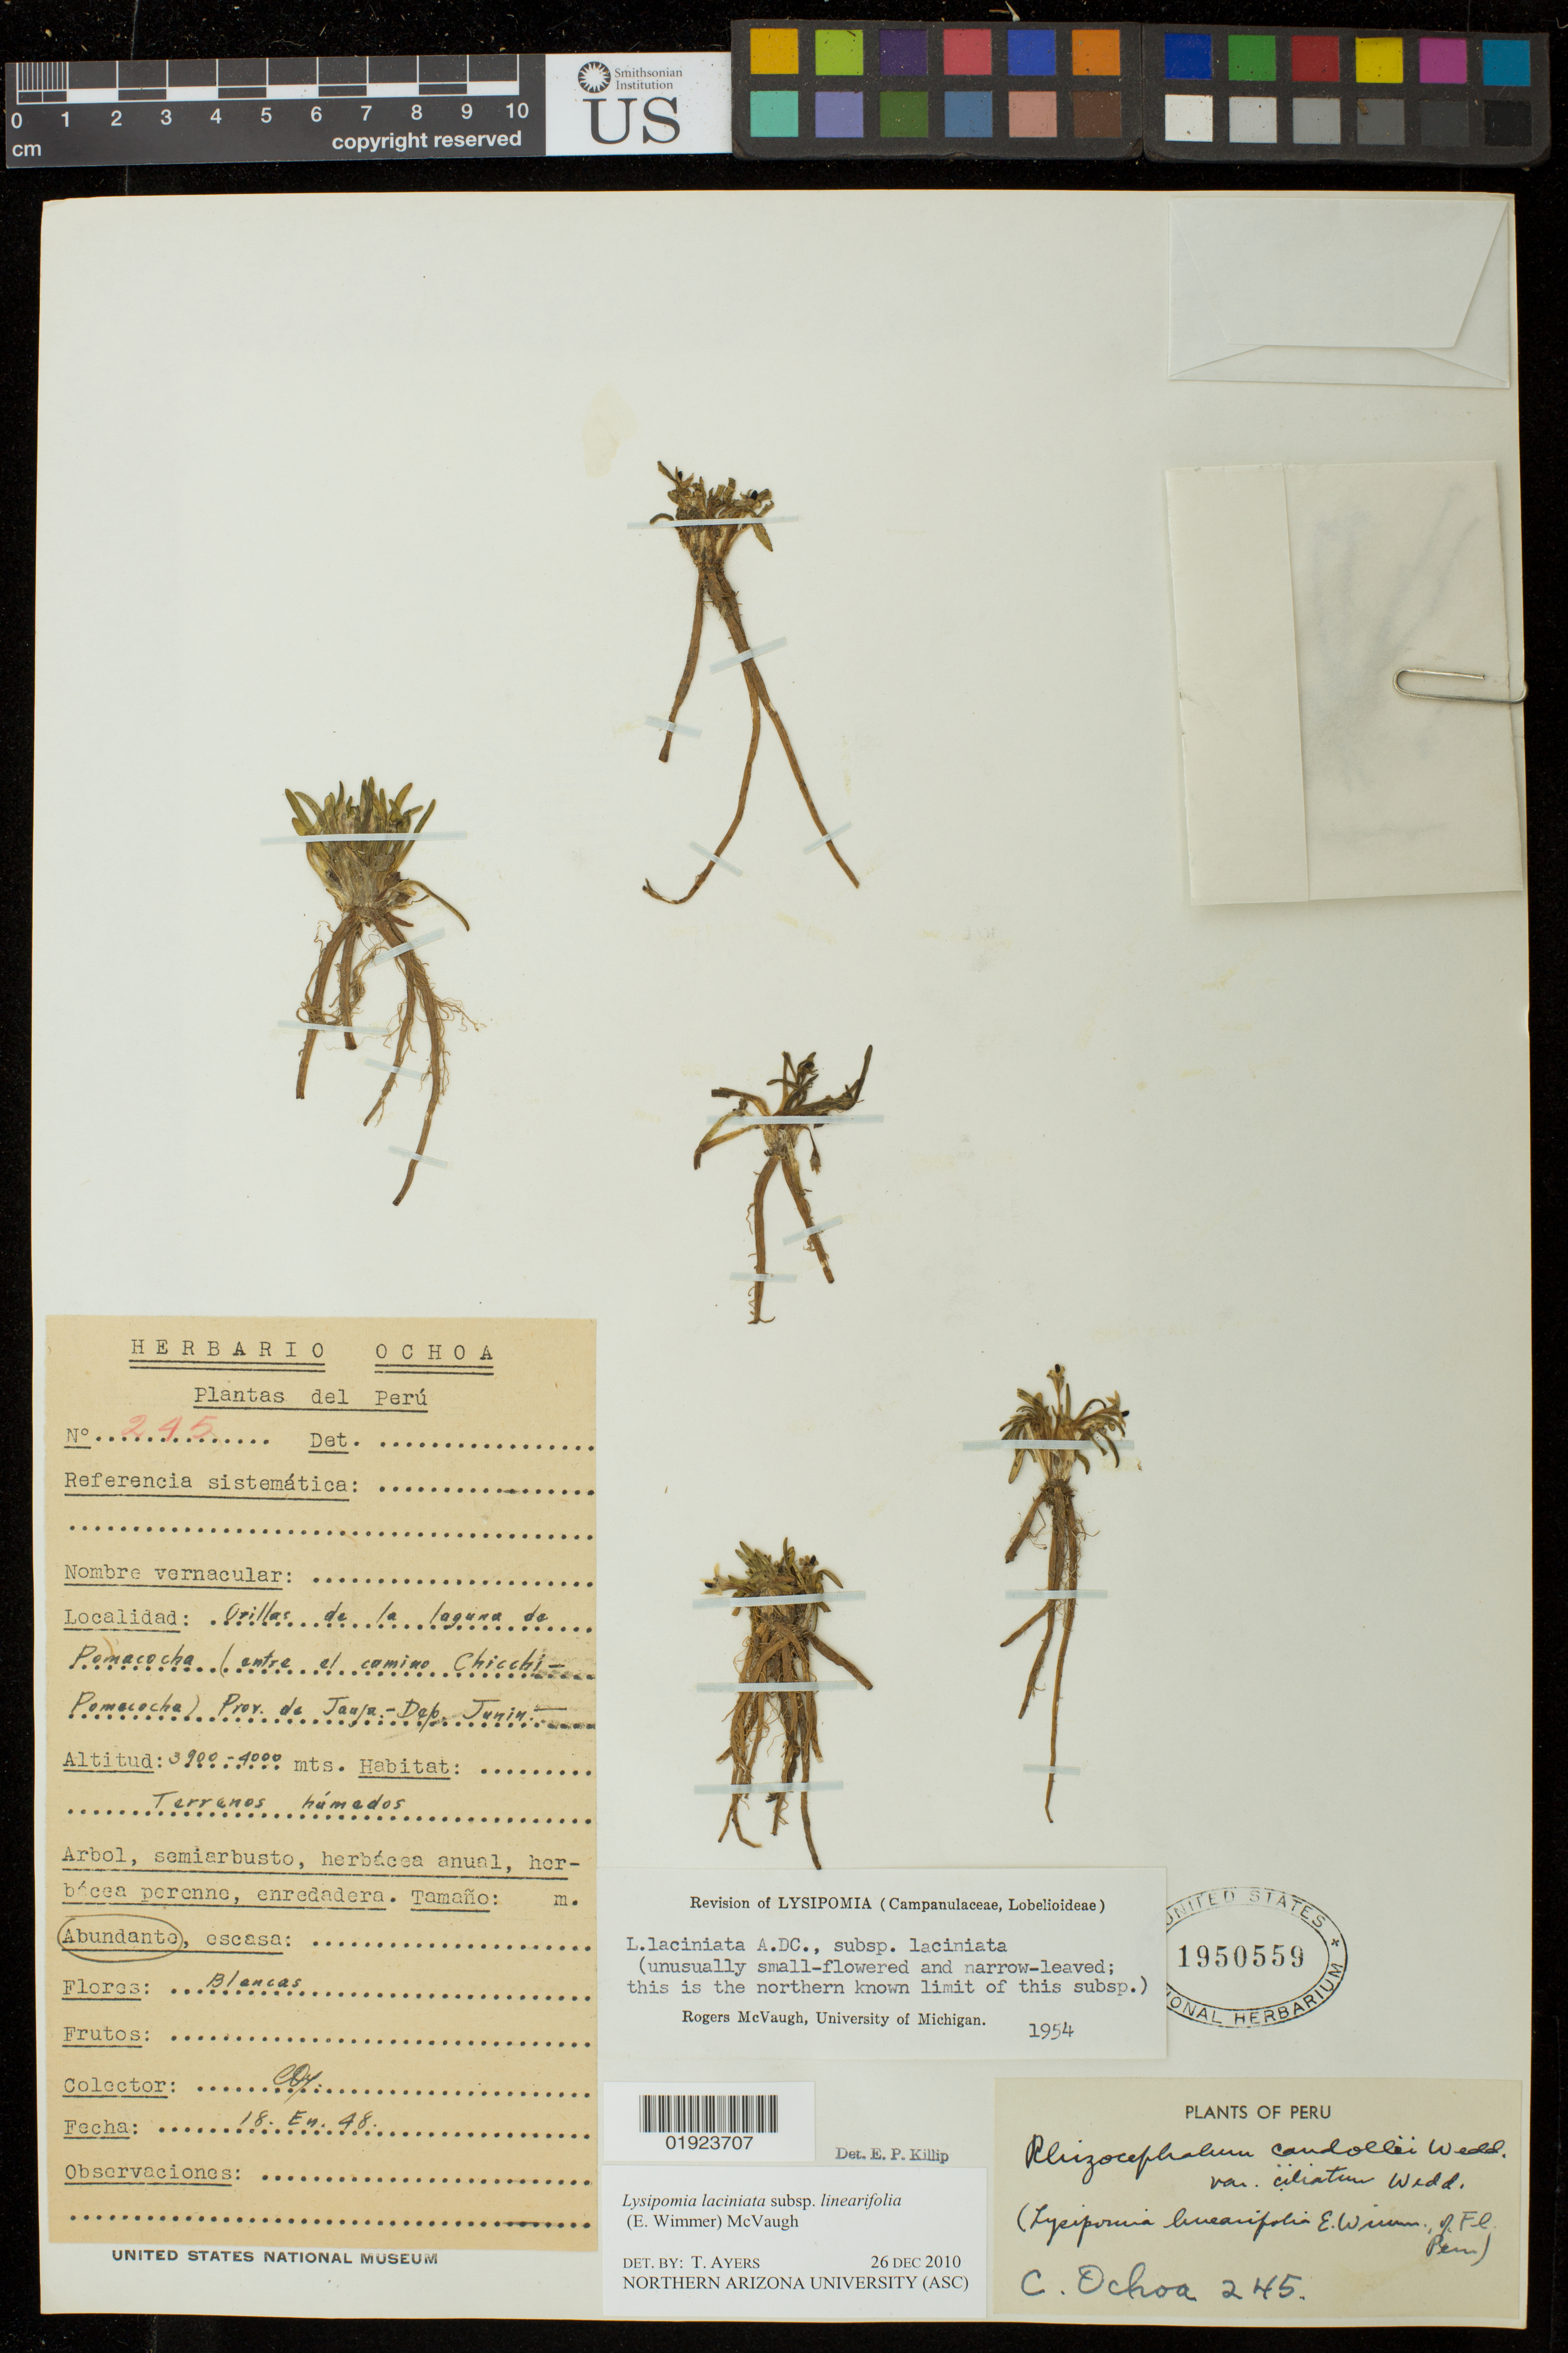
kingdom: Plantae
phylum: Tracheophyta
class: Magnoliopsida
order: Asterales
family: Campanulaceae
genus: Lysipomia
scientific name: Lysipomia laciniata subsp. linearifolia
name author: (E. Wimm.) McVaugh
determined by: Ayers, T.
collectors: C. Ochoa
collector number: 245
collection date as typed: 18 En 48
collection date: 1948-01-18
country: Peru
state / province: Junín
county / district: Junín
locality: Orillas de la laguna de Pomacocha (entre el camino Chicchi-Pomecacha)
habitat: terrenes humedos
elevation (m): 3900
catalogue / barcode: US 1950559